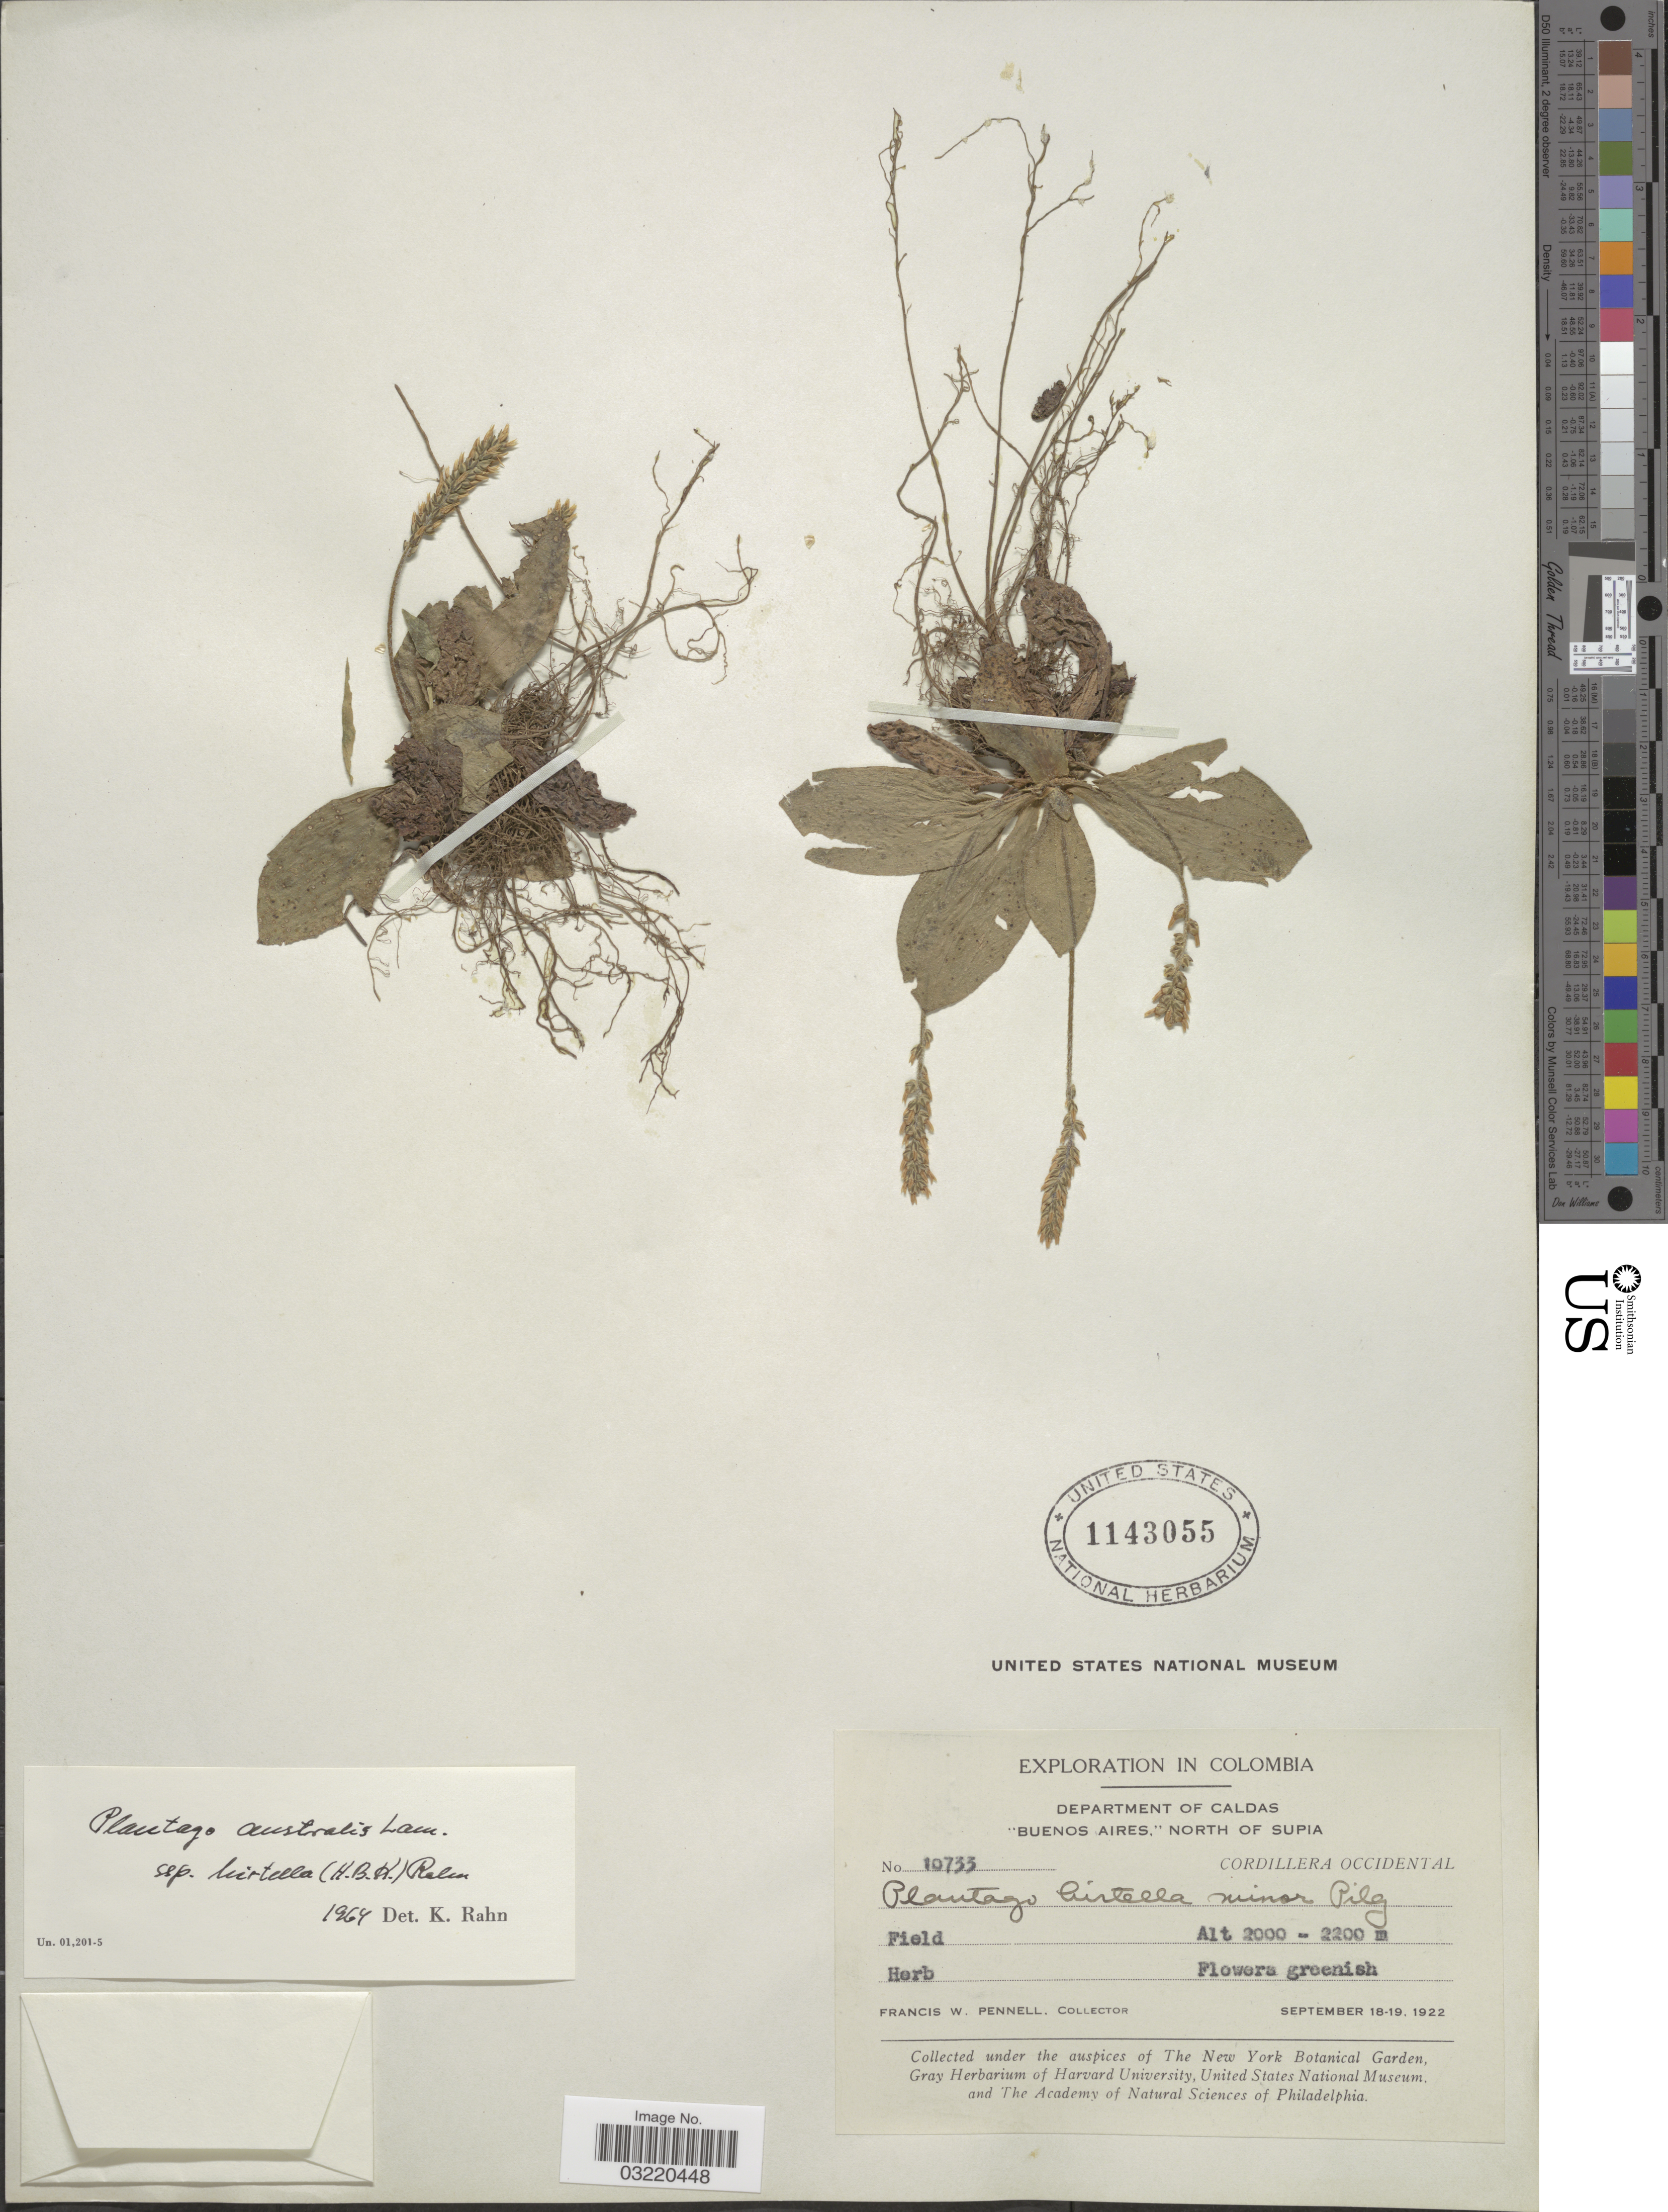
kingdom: Plantae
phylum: Tracheophyta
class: Magnoliopsida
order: Lamiales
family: Plantaginaceae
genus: Plantago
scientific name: Plantago australis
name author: Lam.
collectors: F. W. Pennell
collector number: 10733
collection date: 1922-09-18/1922-09-19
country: Colombia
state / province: Caldas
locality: Department of Caldas. "Buenos Aires," North of Supia. Cordillera Occidental.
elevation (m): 2000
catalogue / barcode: US 1143055